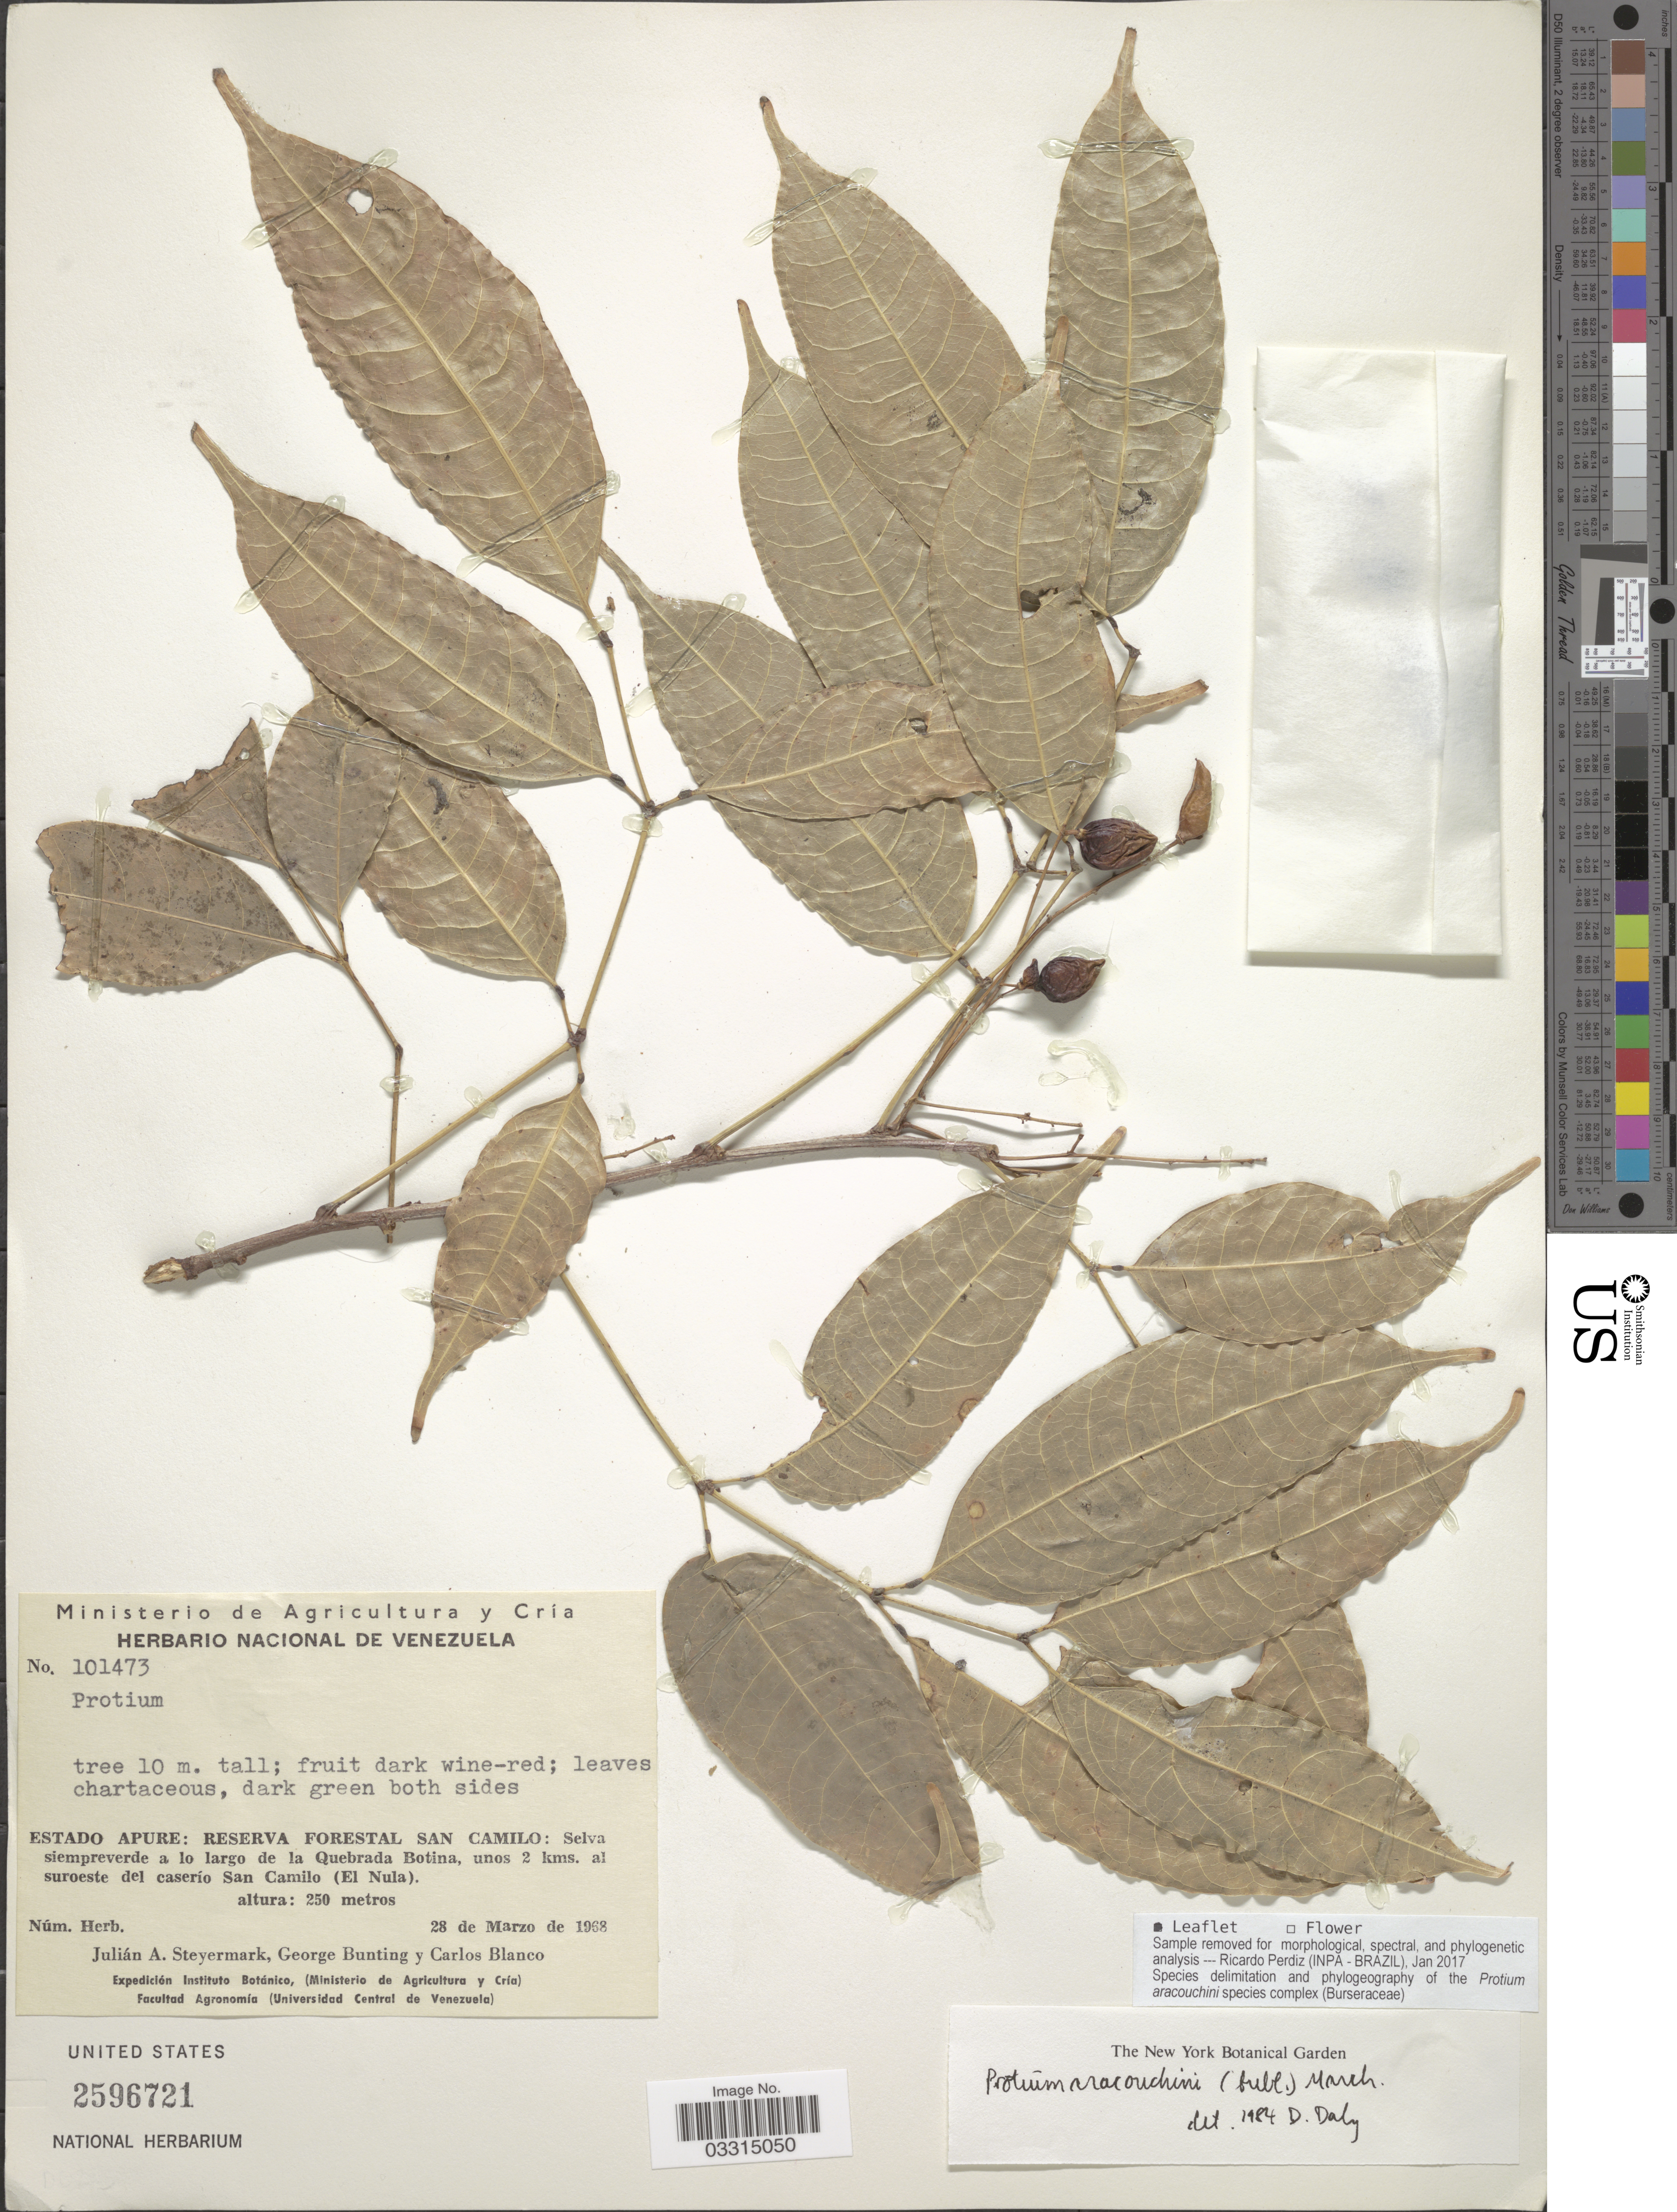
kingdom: Plantae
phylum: Tracheophyta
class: Magnoliopsida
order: Sapindales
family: Burseraceae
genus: Protium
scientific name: Protium aracouchini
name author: (Aubl.) Marchand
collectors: J. Steyermark, G. S. Bunting & C. Blanco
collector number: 101473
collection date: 1968-03-28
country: Venezuela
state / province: Apure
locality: Reserva Forestal San Camilo: Selva siempreverde a lo largo de la Quebrada Botina, unos 2 kms. al suroeste del caserío San Camilo (El Nula).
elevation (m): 250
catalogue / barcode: US 2596721